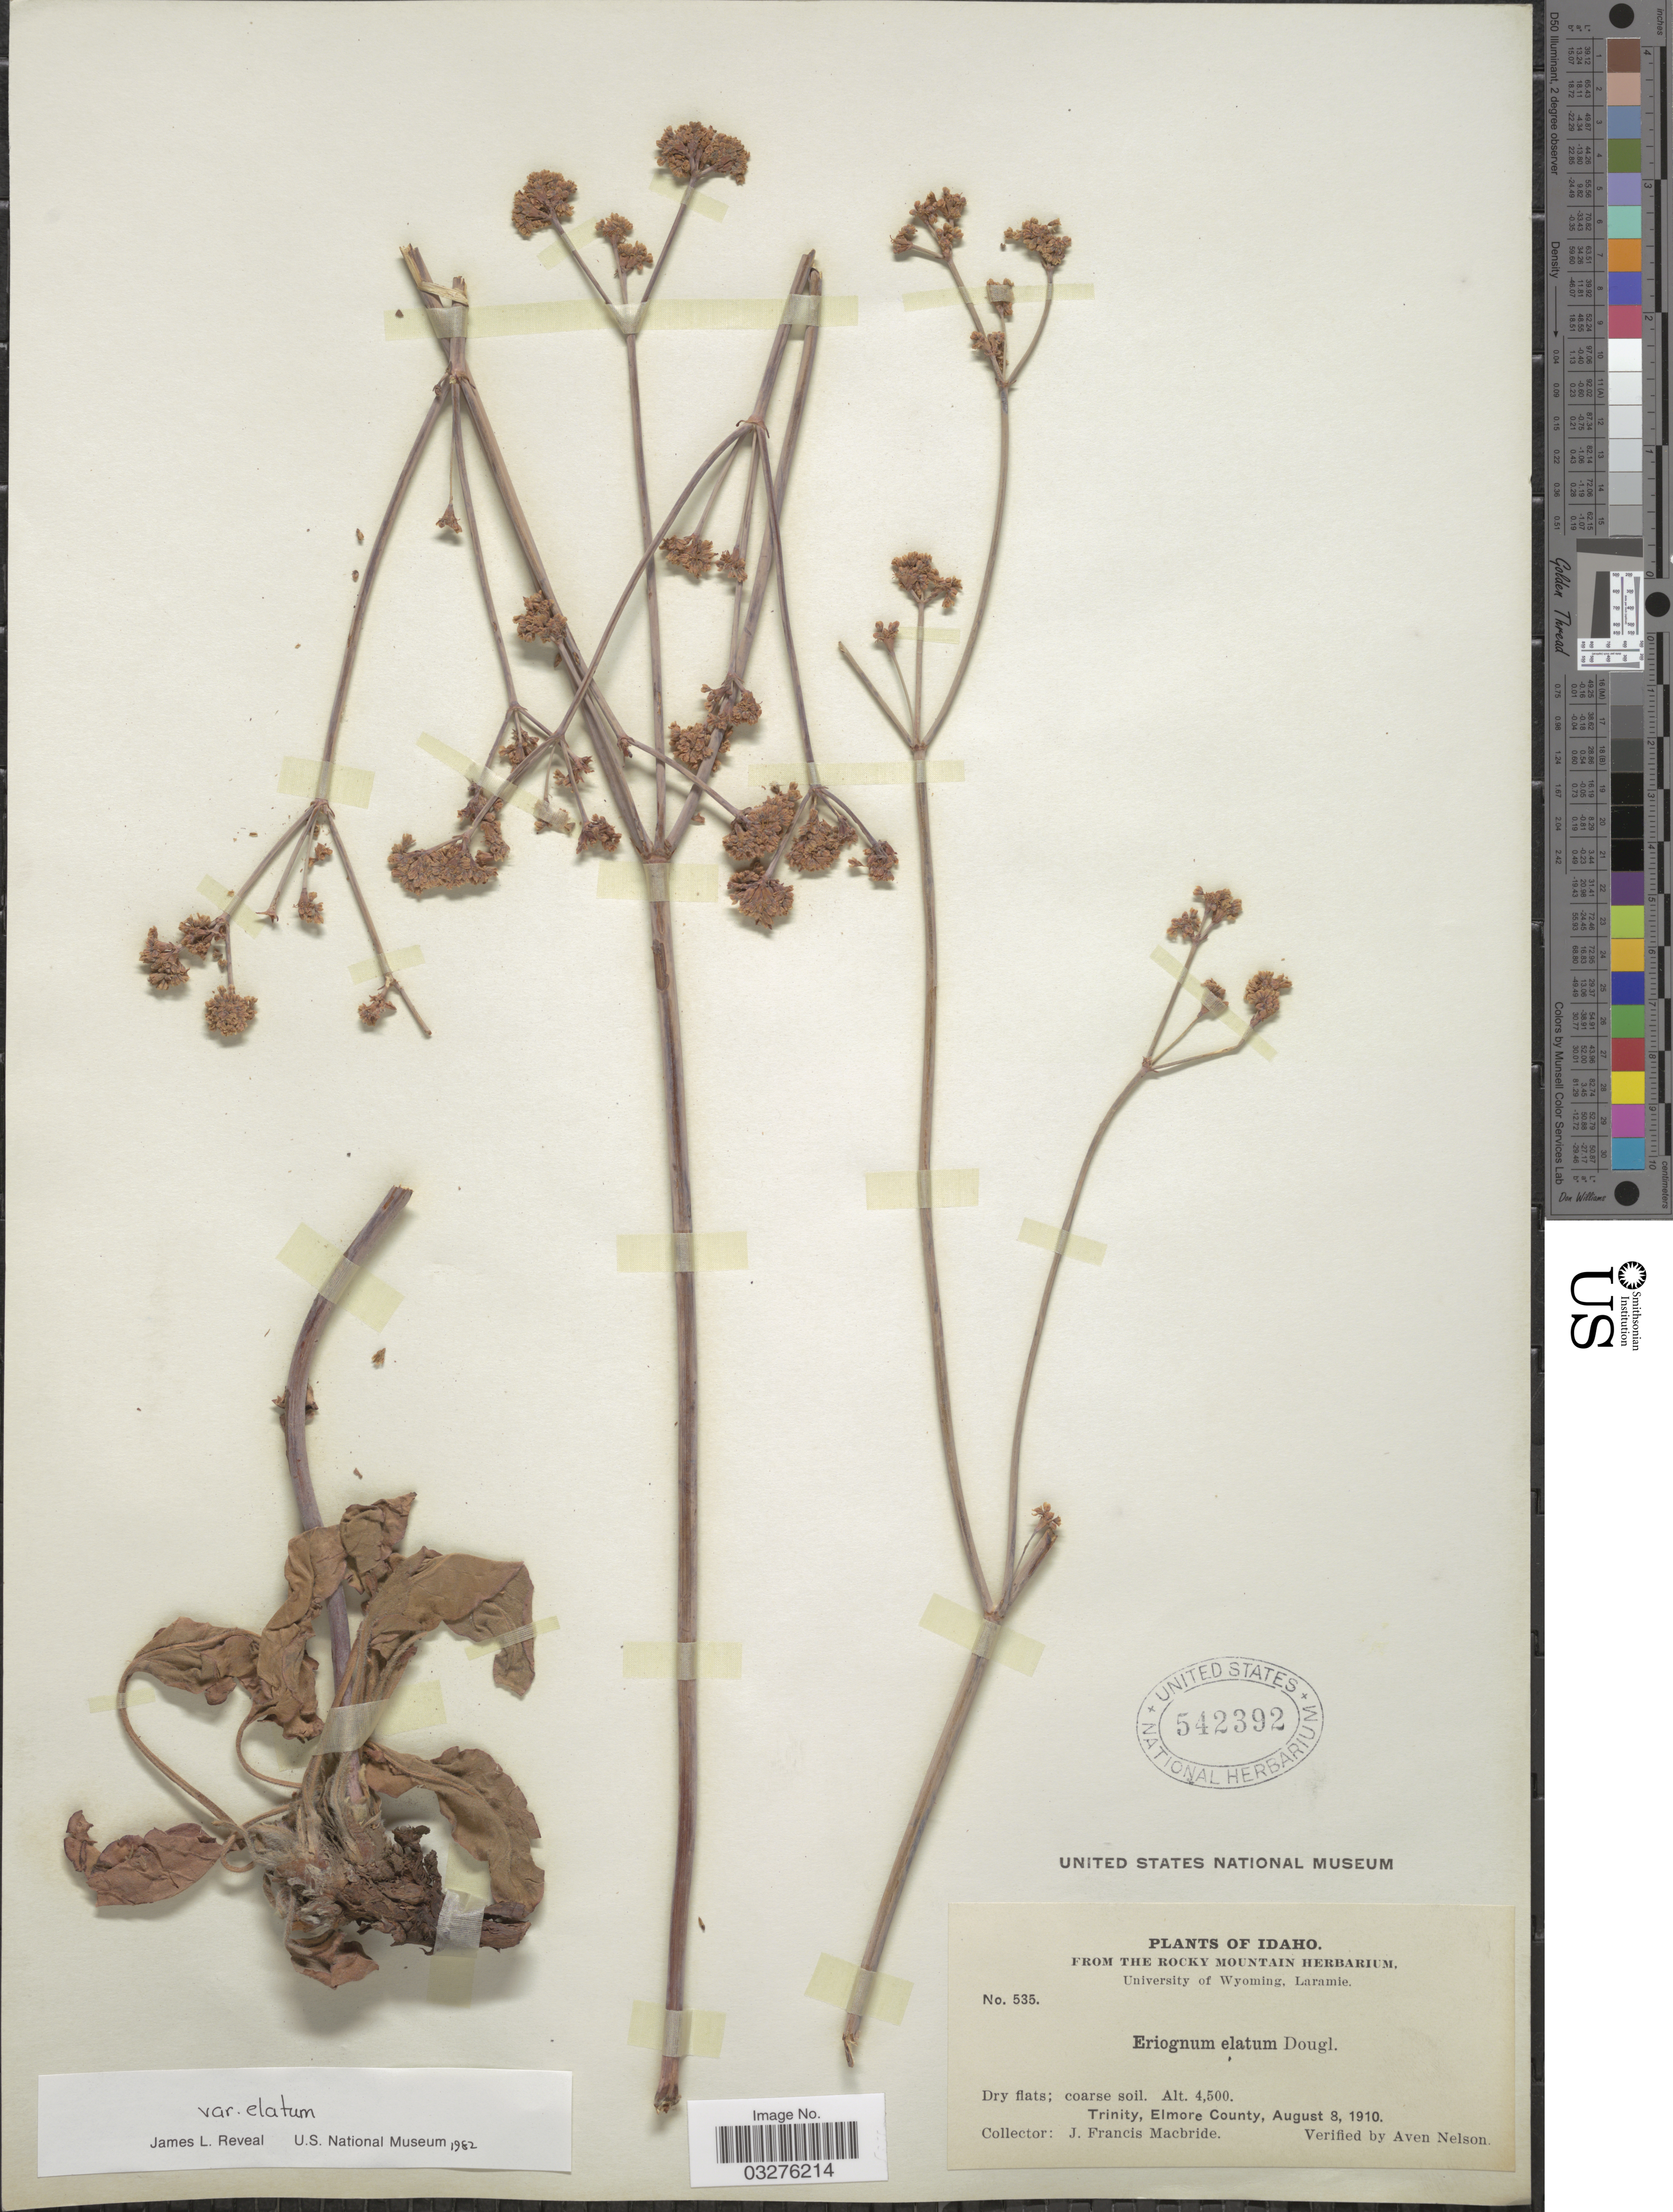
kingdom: Plantae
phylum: Tracheophyta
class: Magnoliopsida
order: Caryophyllales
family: Polygonaceae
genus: Eriogonum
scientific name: Eriogonum elatum var. elatum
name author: Douglas ex Benth.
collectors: J. F. Macbride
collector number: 535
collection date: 1910-08-08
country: United States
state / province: Idaho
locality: Trinity, Elmore County.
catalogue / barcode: US 542392